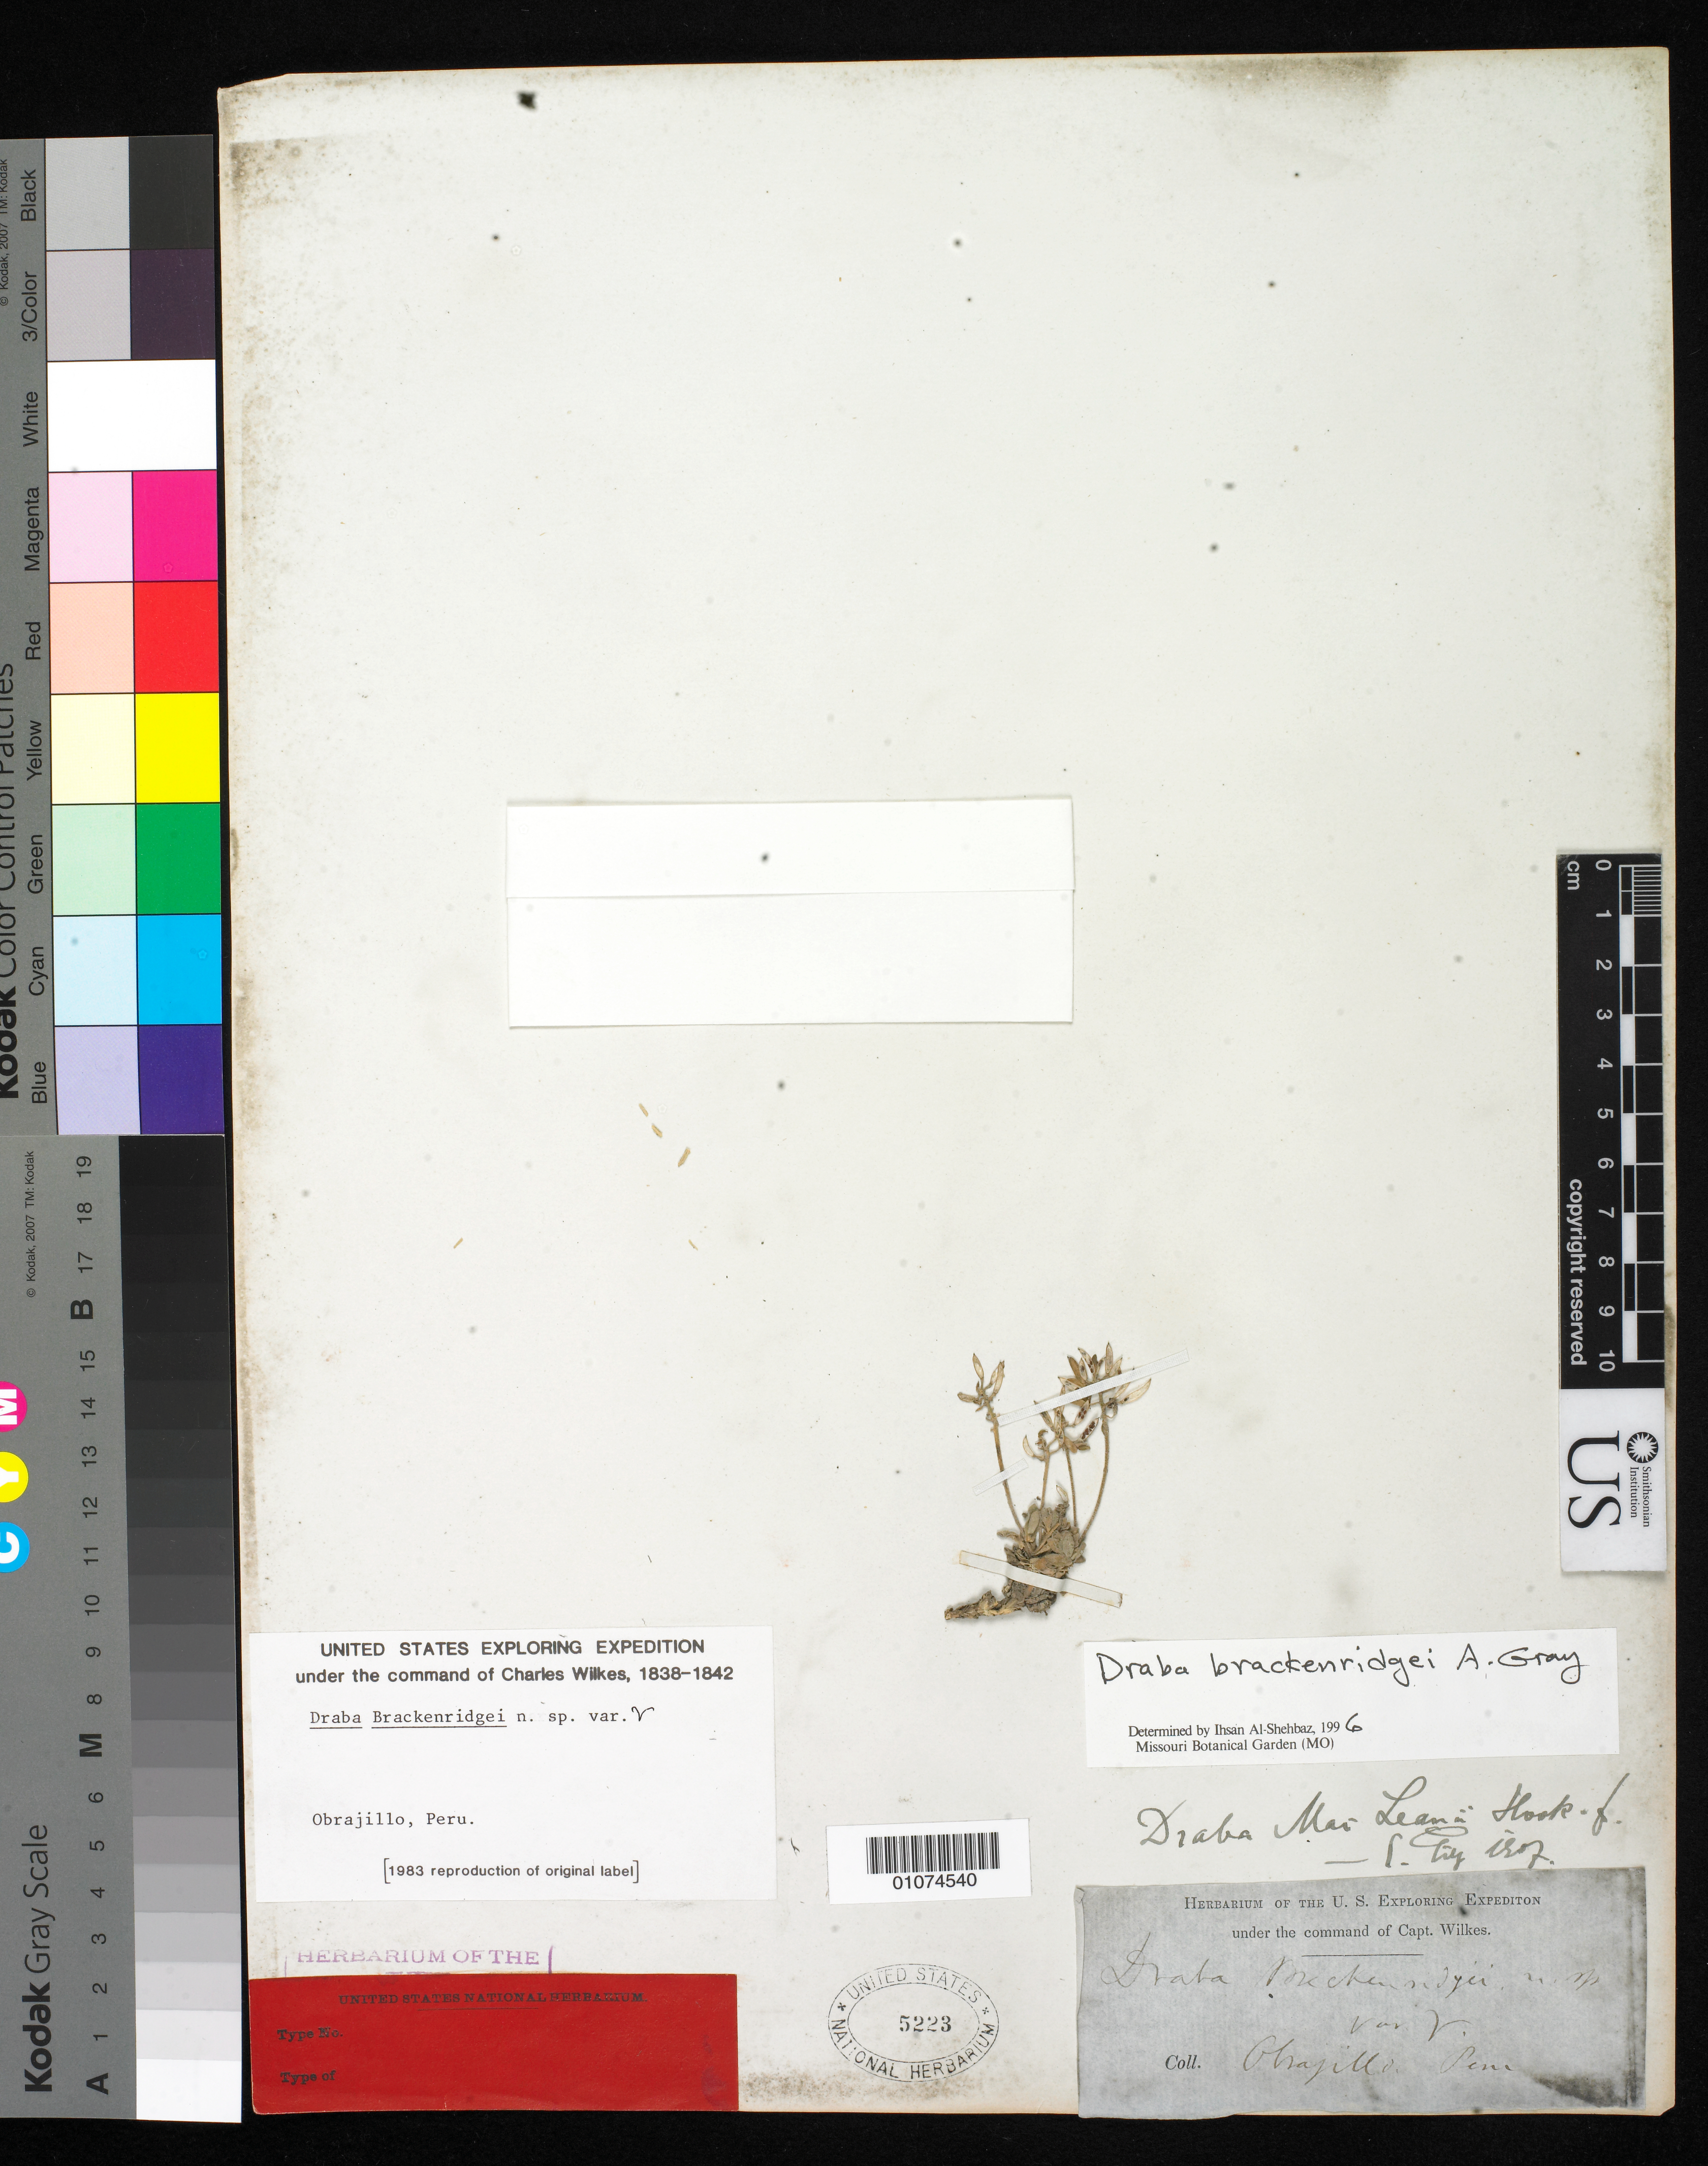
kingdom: Plantae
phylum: Tracheophyta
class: Magnoliopsida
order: Brassicales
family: Brassicaceae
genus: Draba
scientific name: Draba brackenridgei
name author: A. Gray in Wilkes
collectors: Wilkes Explor. Exped.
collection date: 1838/1842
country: Peru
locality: Obrajillo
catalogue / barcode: US 5233